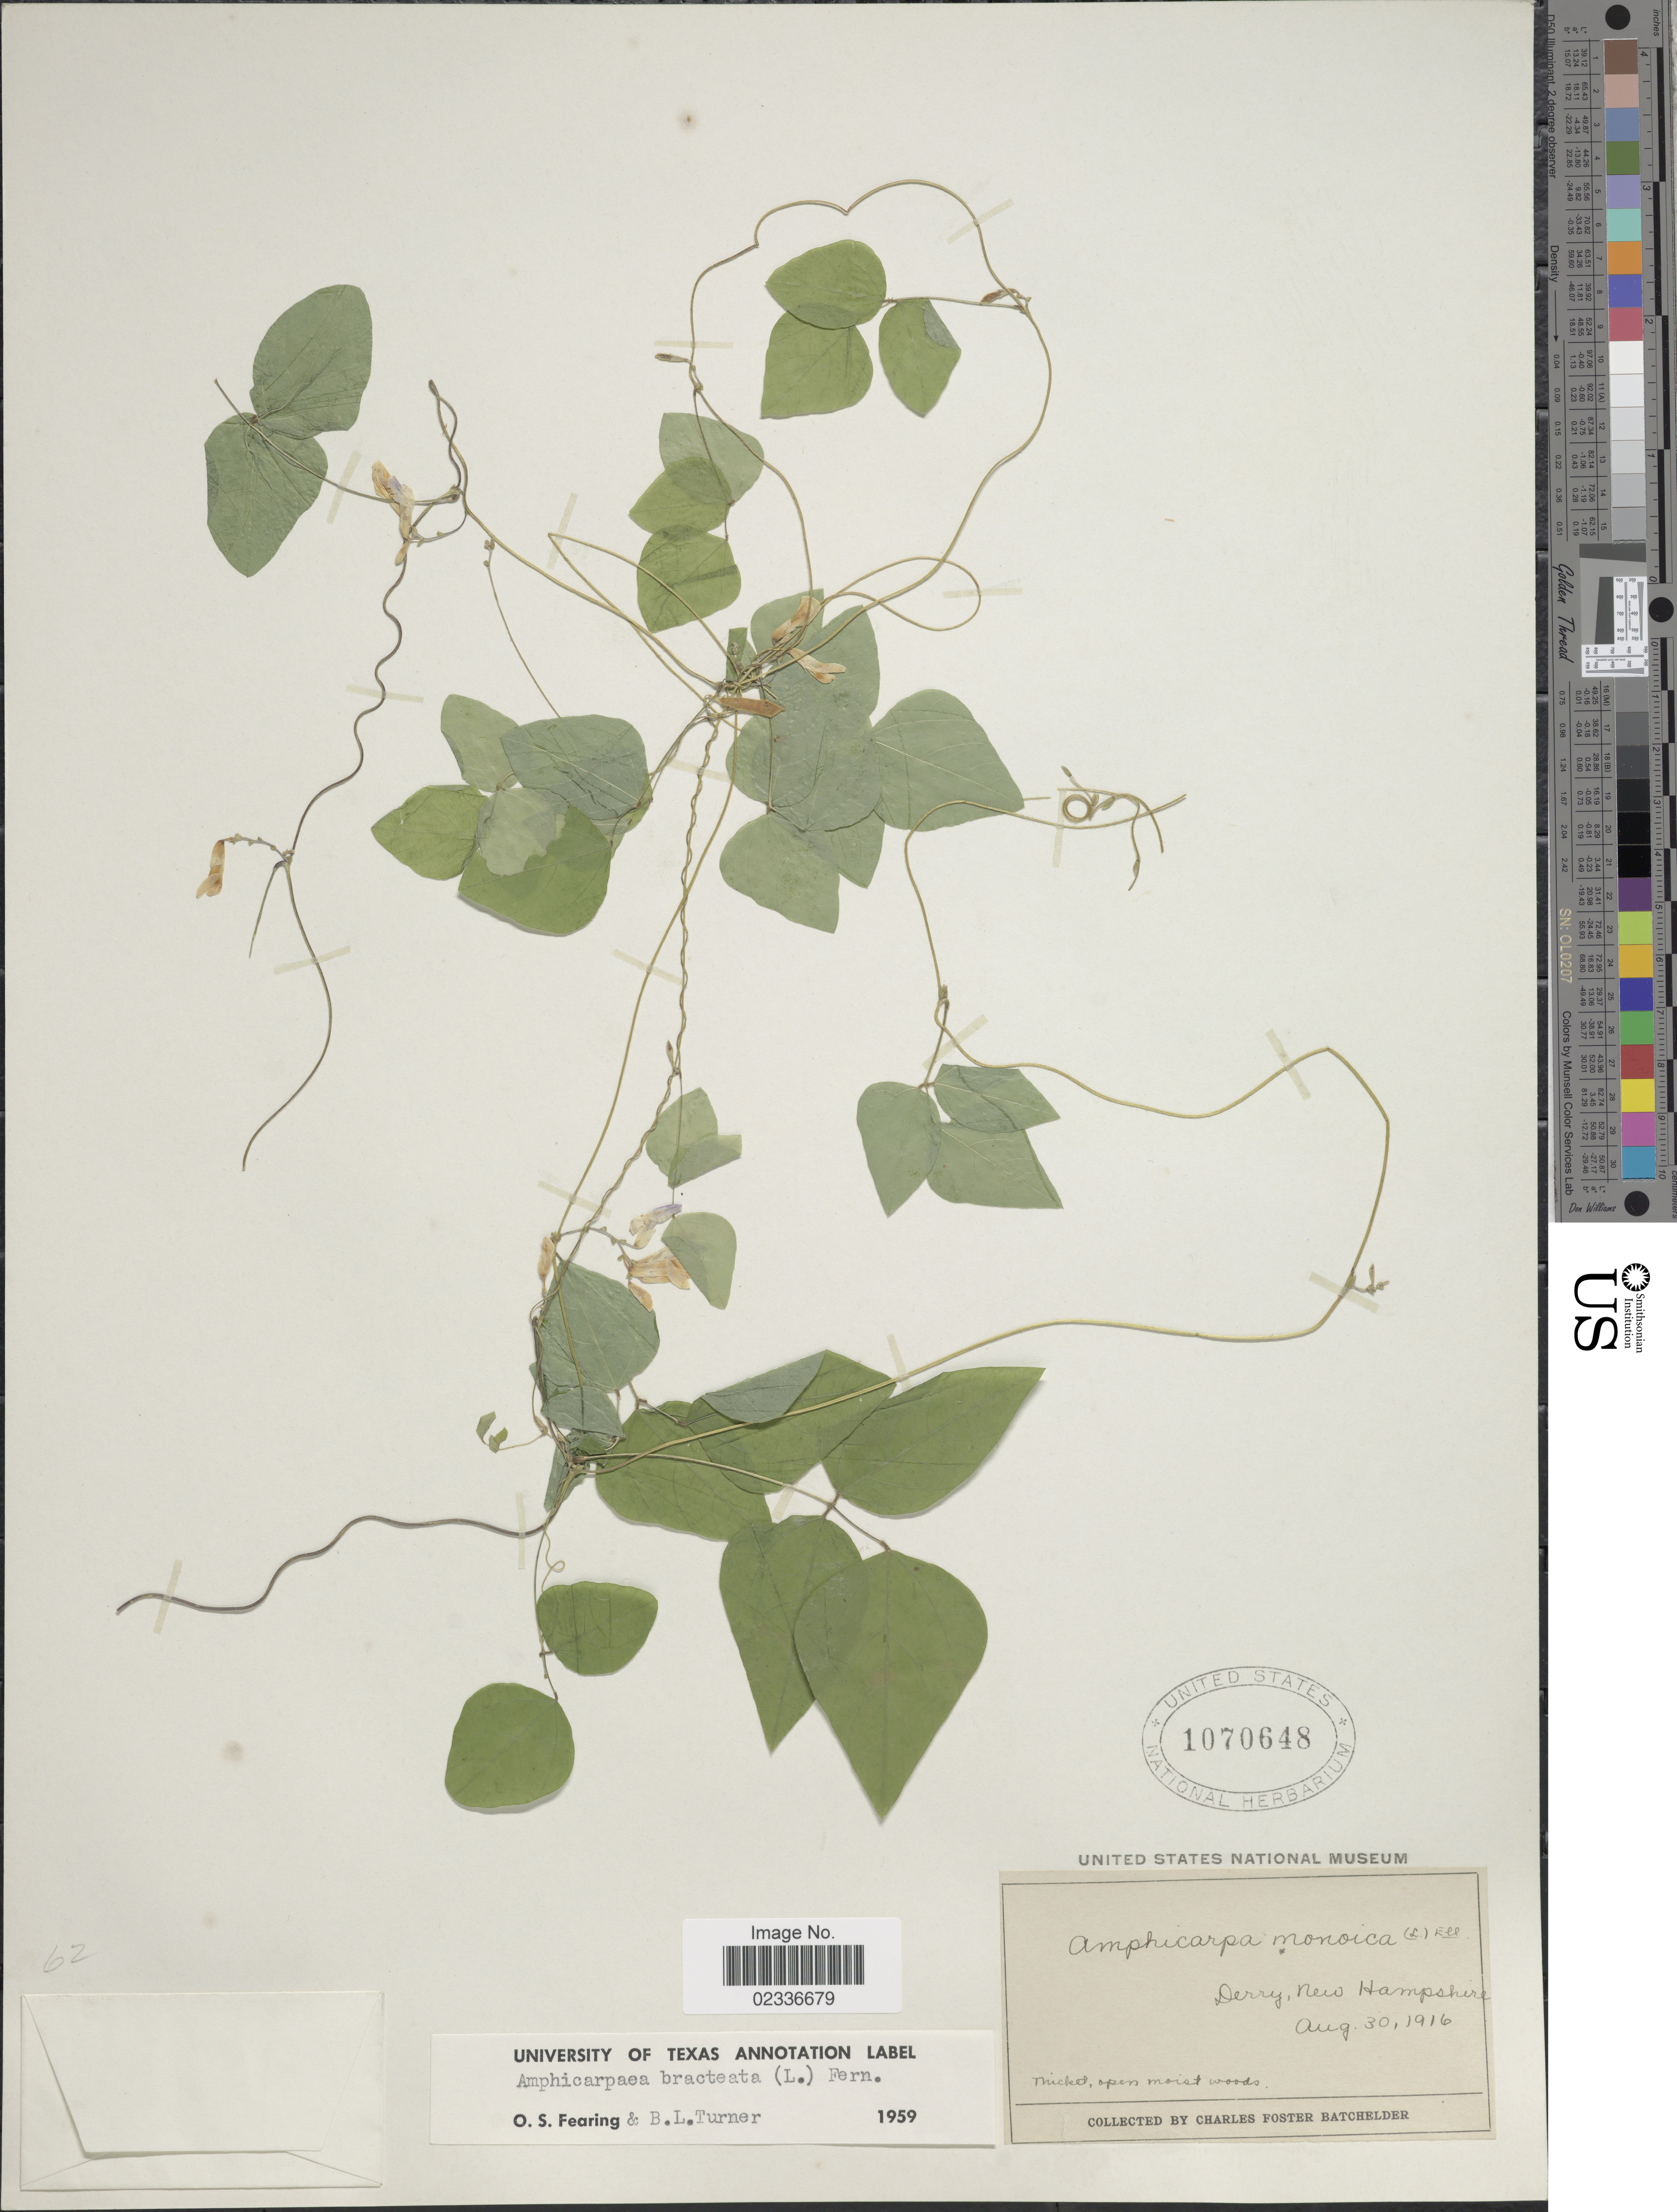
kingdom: Plantae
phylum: Tracheophyta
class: Magnoliopsida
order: Fabales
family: Fabaceae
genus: Amphicarpaea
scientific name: Amphicarpaea bracteata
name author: (L.) Fernald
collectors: C. Batchelder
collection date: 1916-08-30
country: United States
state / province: New Hampshire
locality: Derry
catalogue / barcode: US 1070648